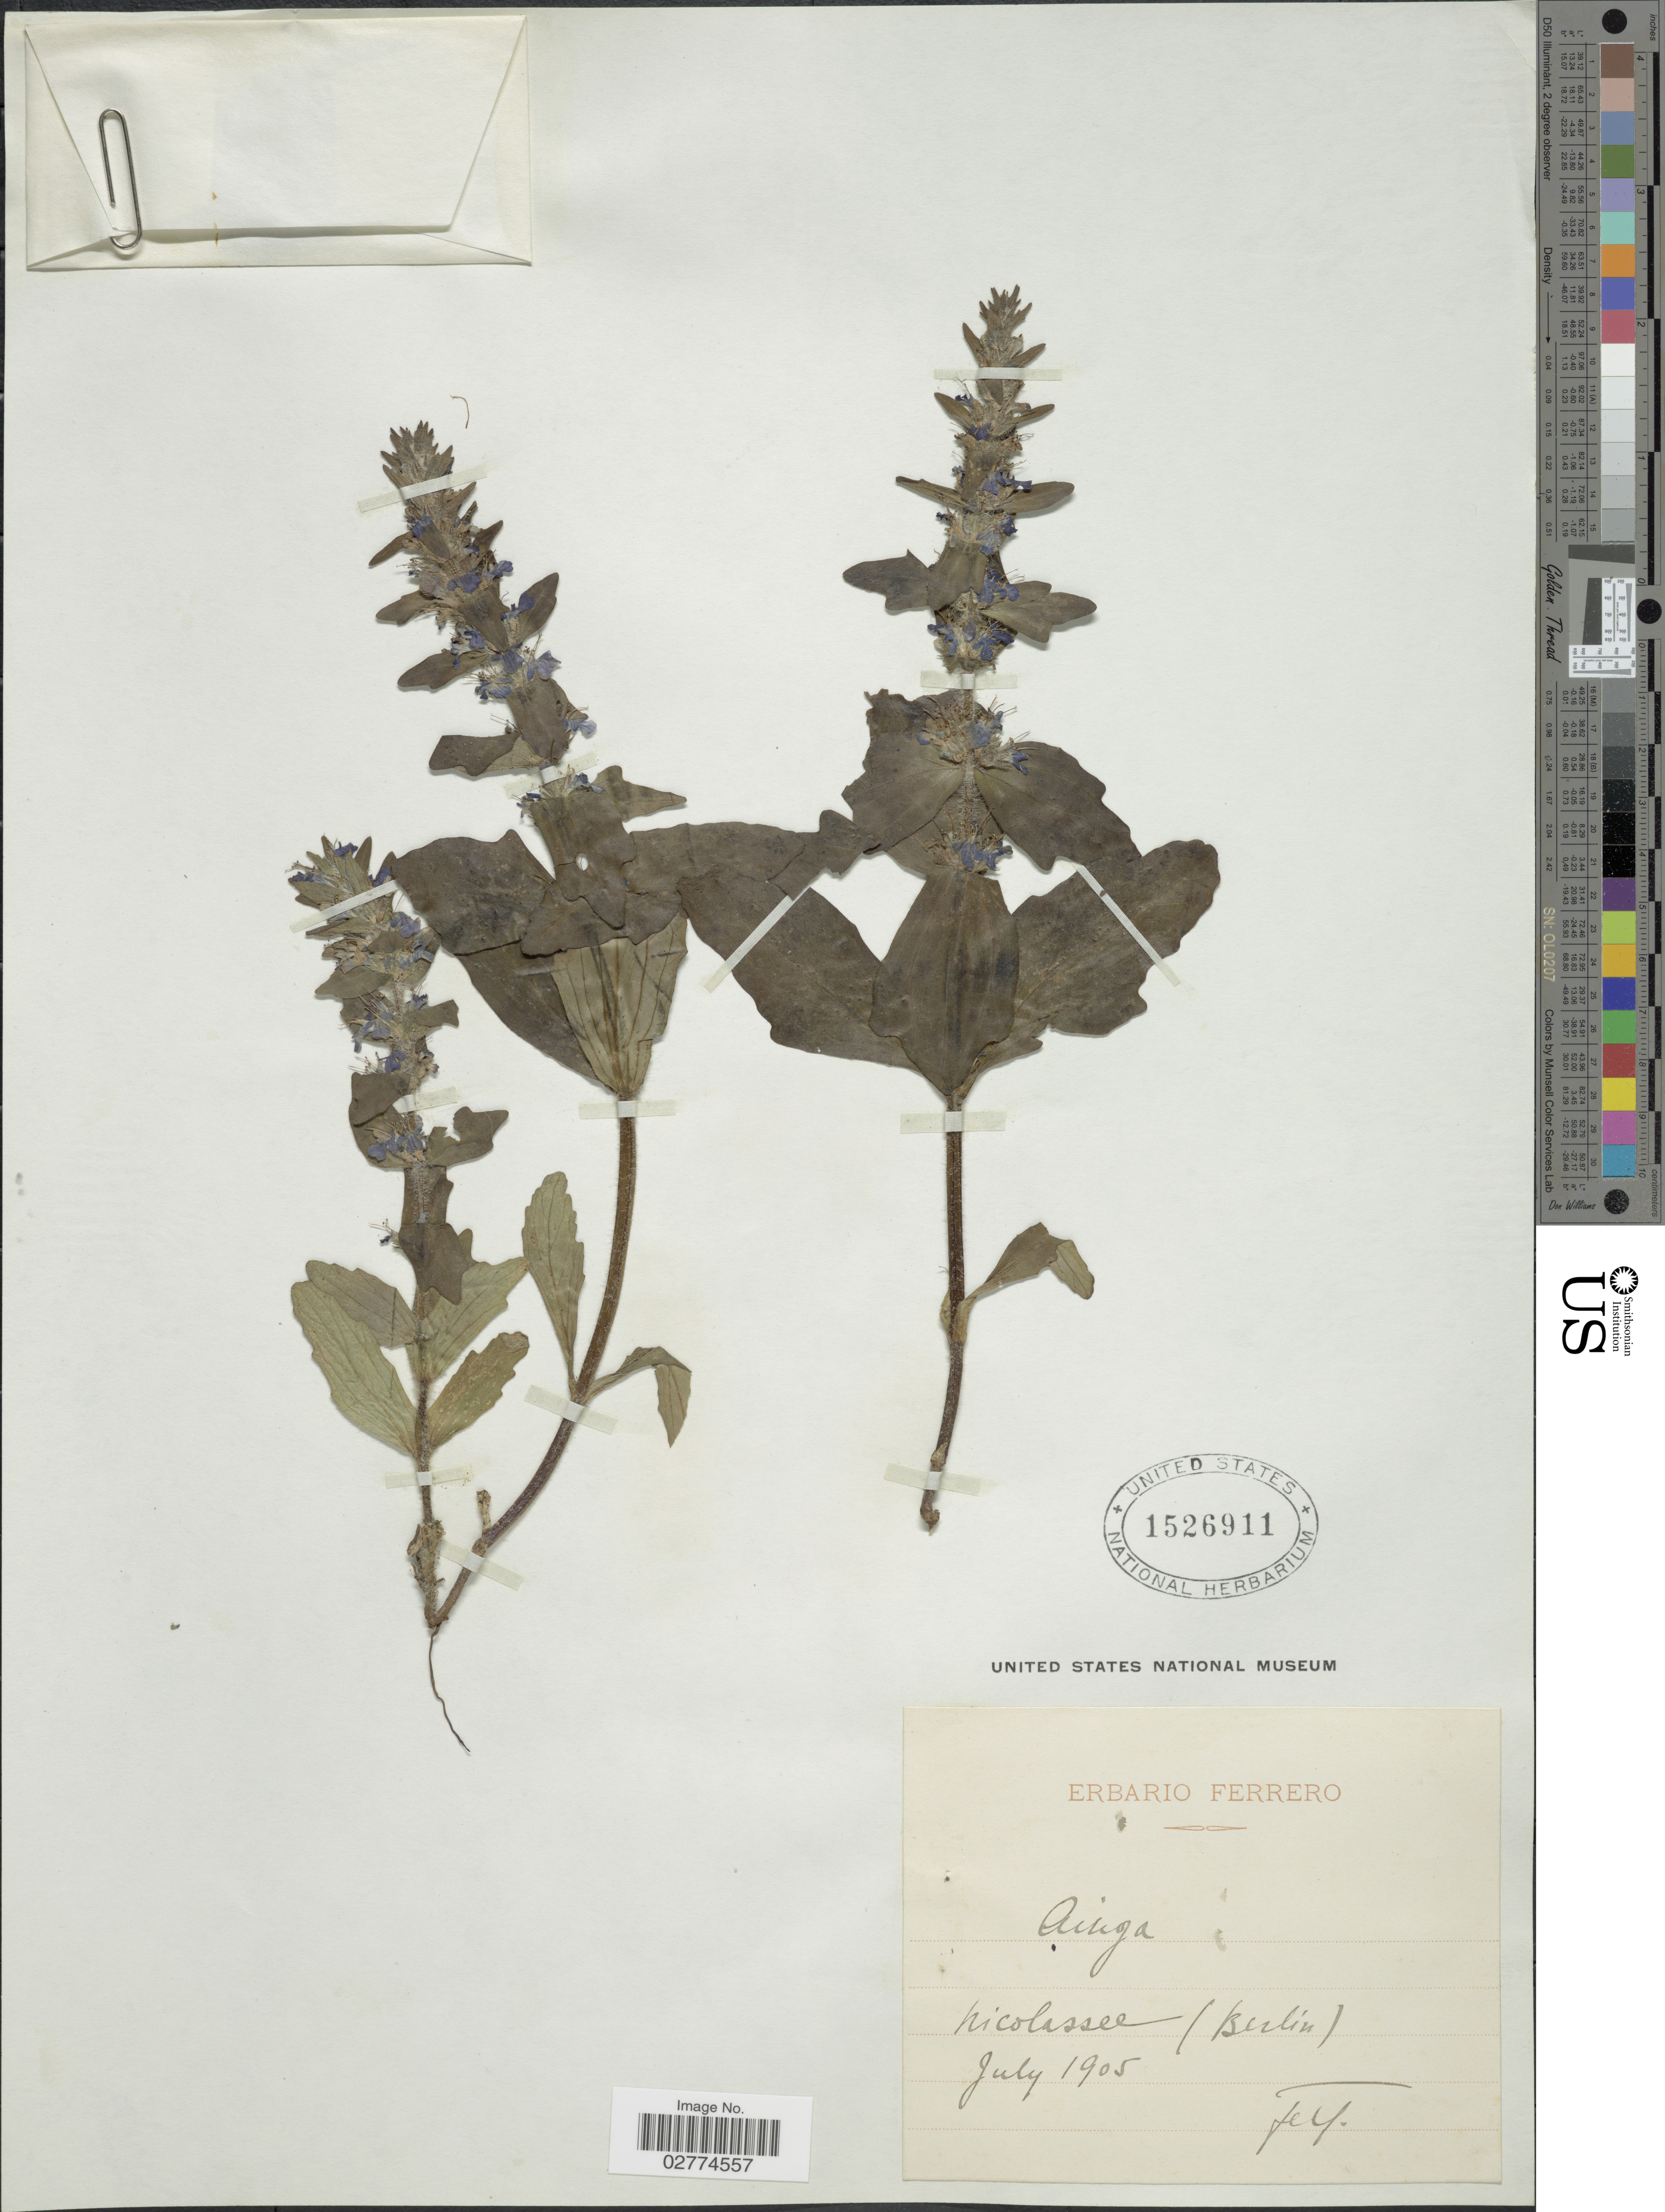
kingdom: Plantae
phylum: Tracheophyta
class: Magnoliopsida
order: Lamiales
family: Lamiaceae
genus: Ajuga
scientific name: Ajuga sp.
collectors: F. Ferrero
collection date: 1905-07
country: Germany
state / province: Berlin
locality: Nicolassee.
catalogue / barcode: US 1526911